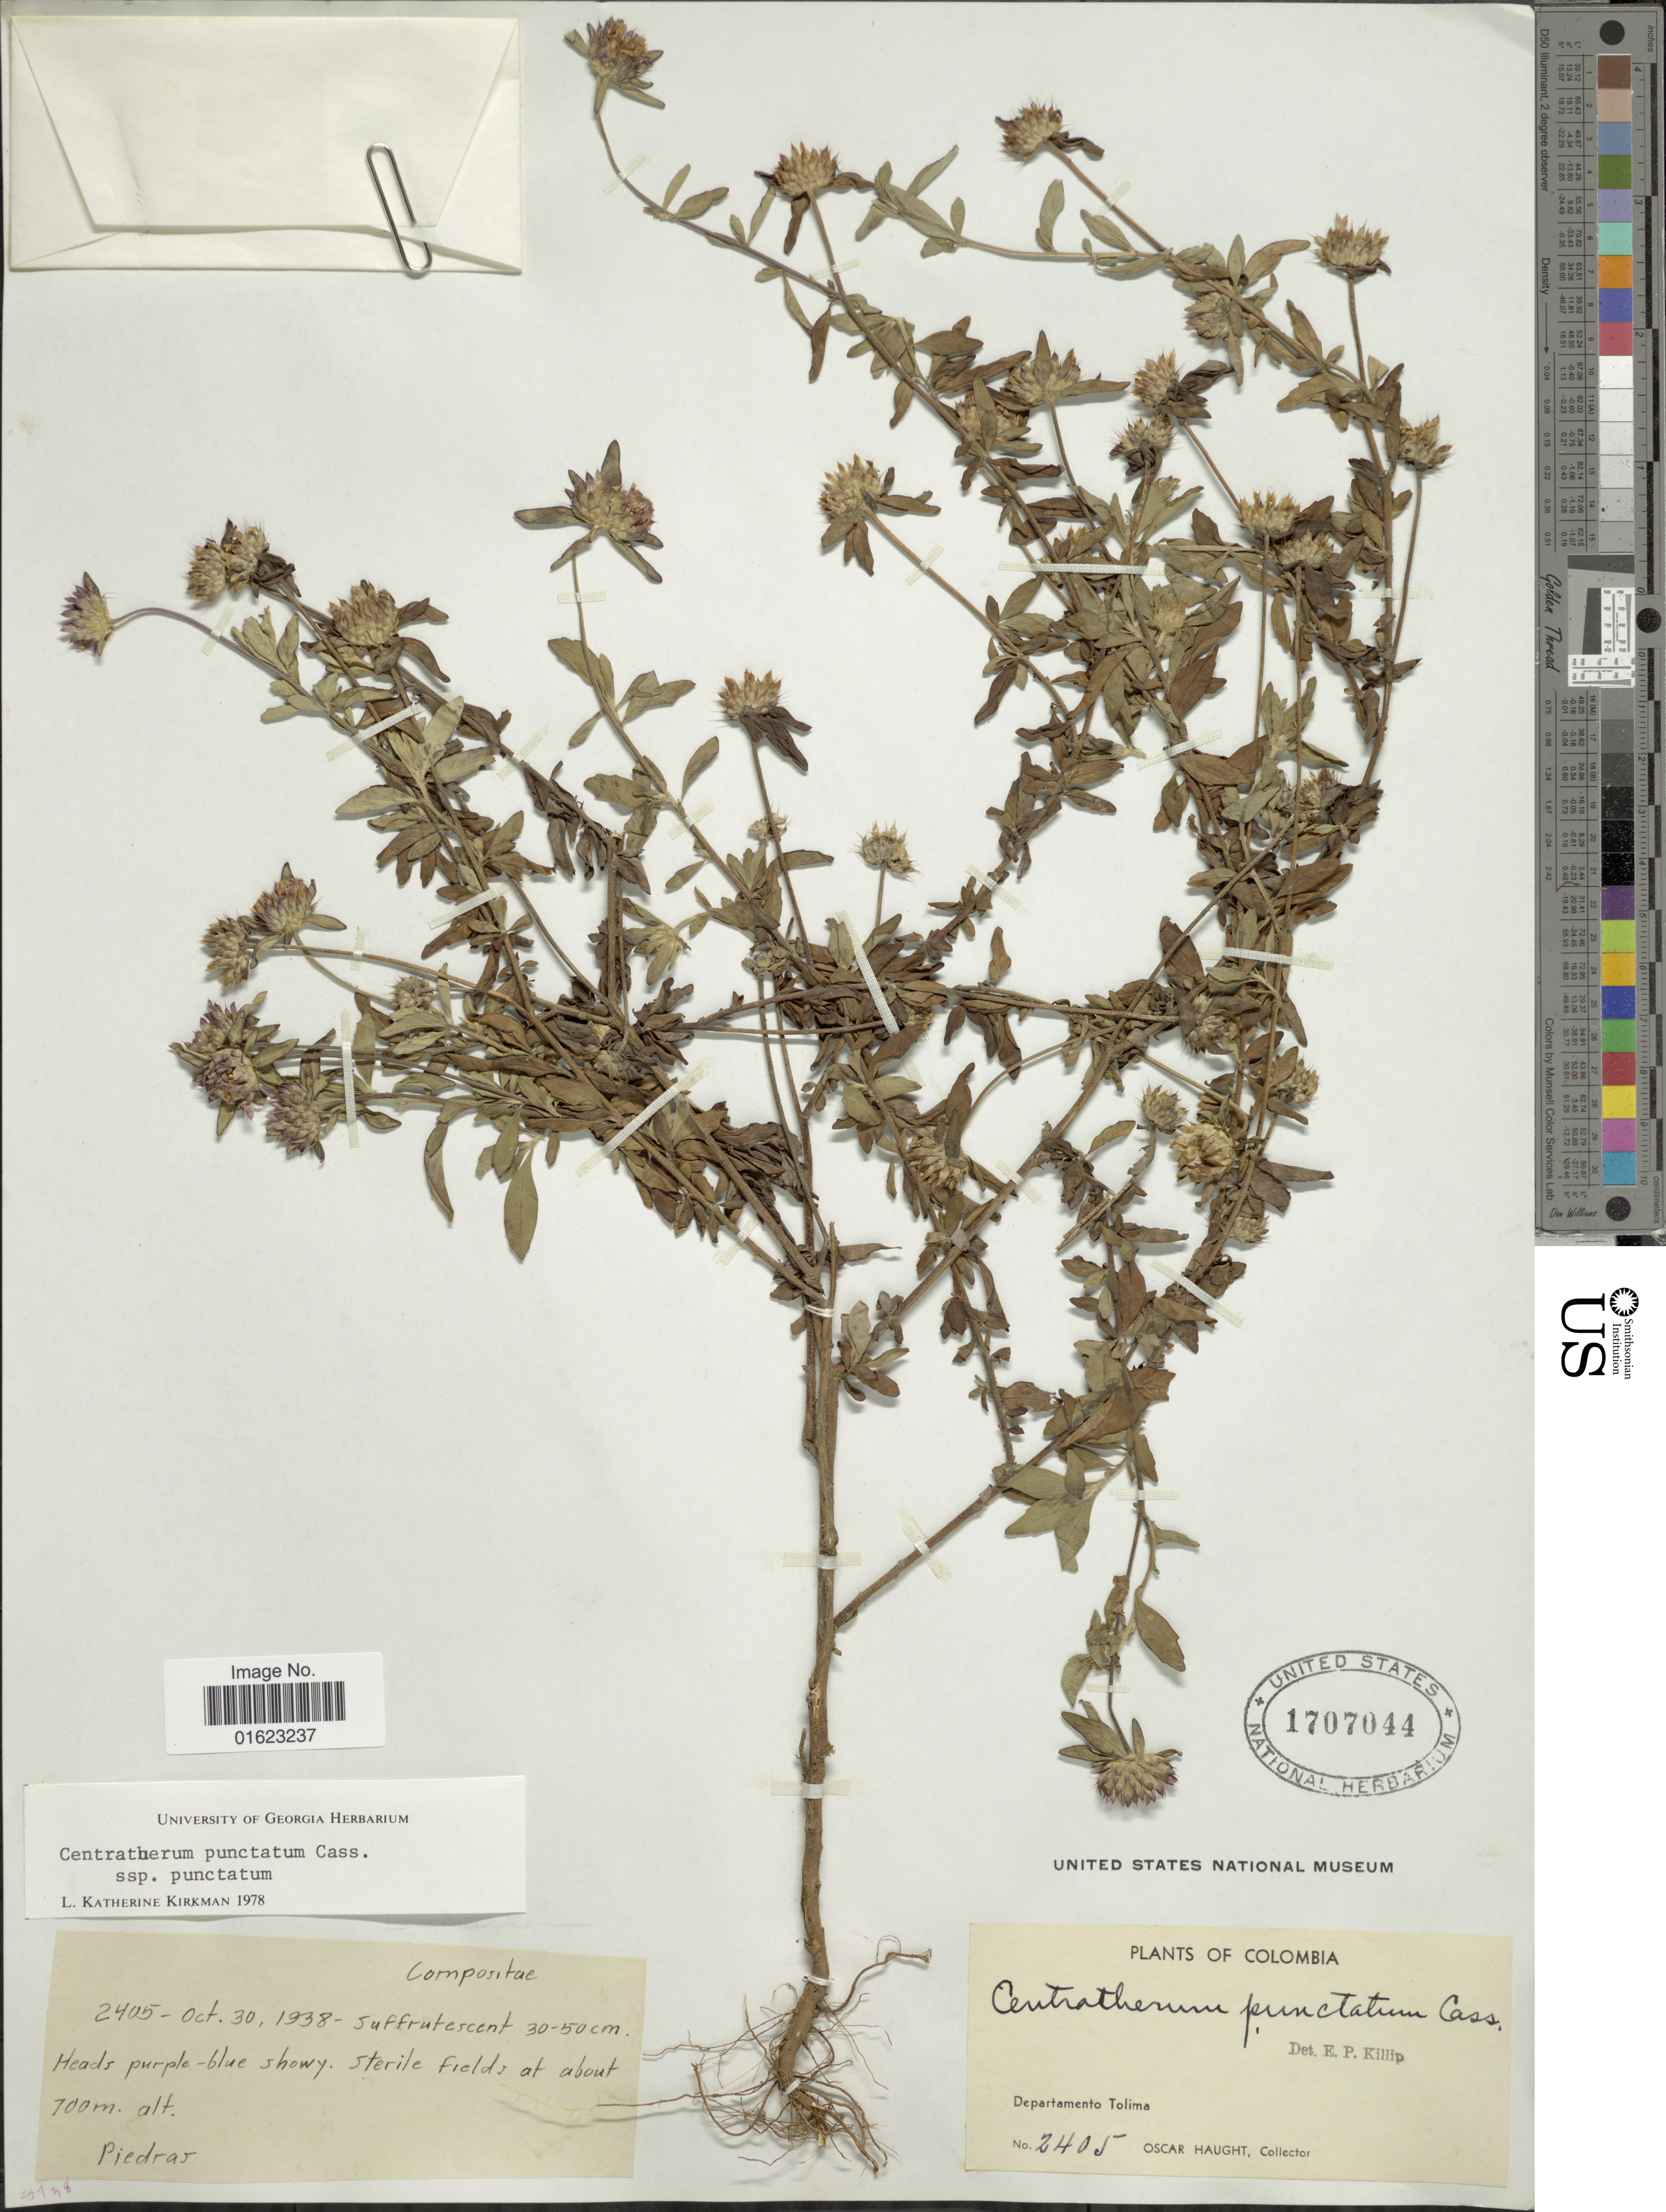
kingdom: Plantae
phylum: Tracheophyta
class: Magnoliopsida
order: Asterales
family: Asteraceae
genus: Centratherum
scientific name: Centratherum punctatum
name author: Cass.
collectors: O. Haught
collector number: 2405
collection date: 1938-10-30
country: Colombia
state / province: Tolima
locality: Departamento Tolima.Piedras.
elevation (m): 700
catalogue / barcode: US 1707044